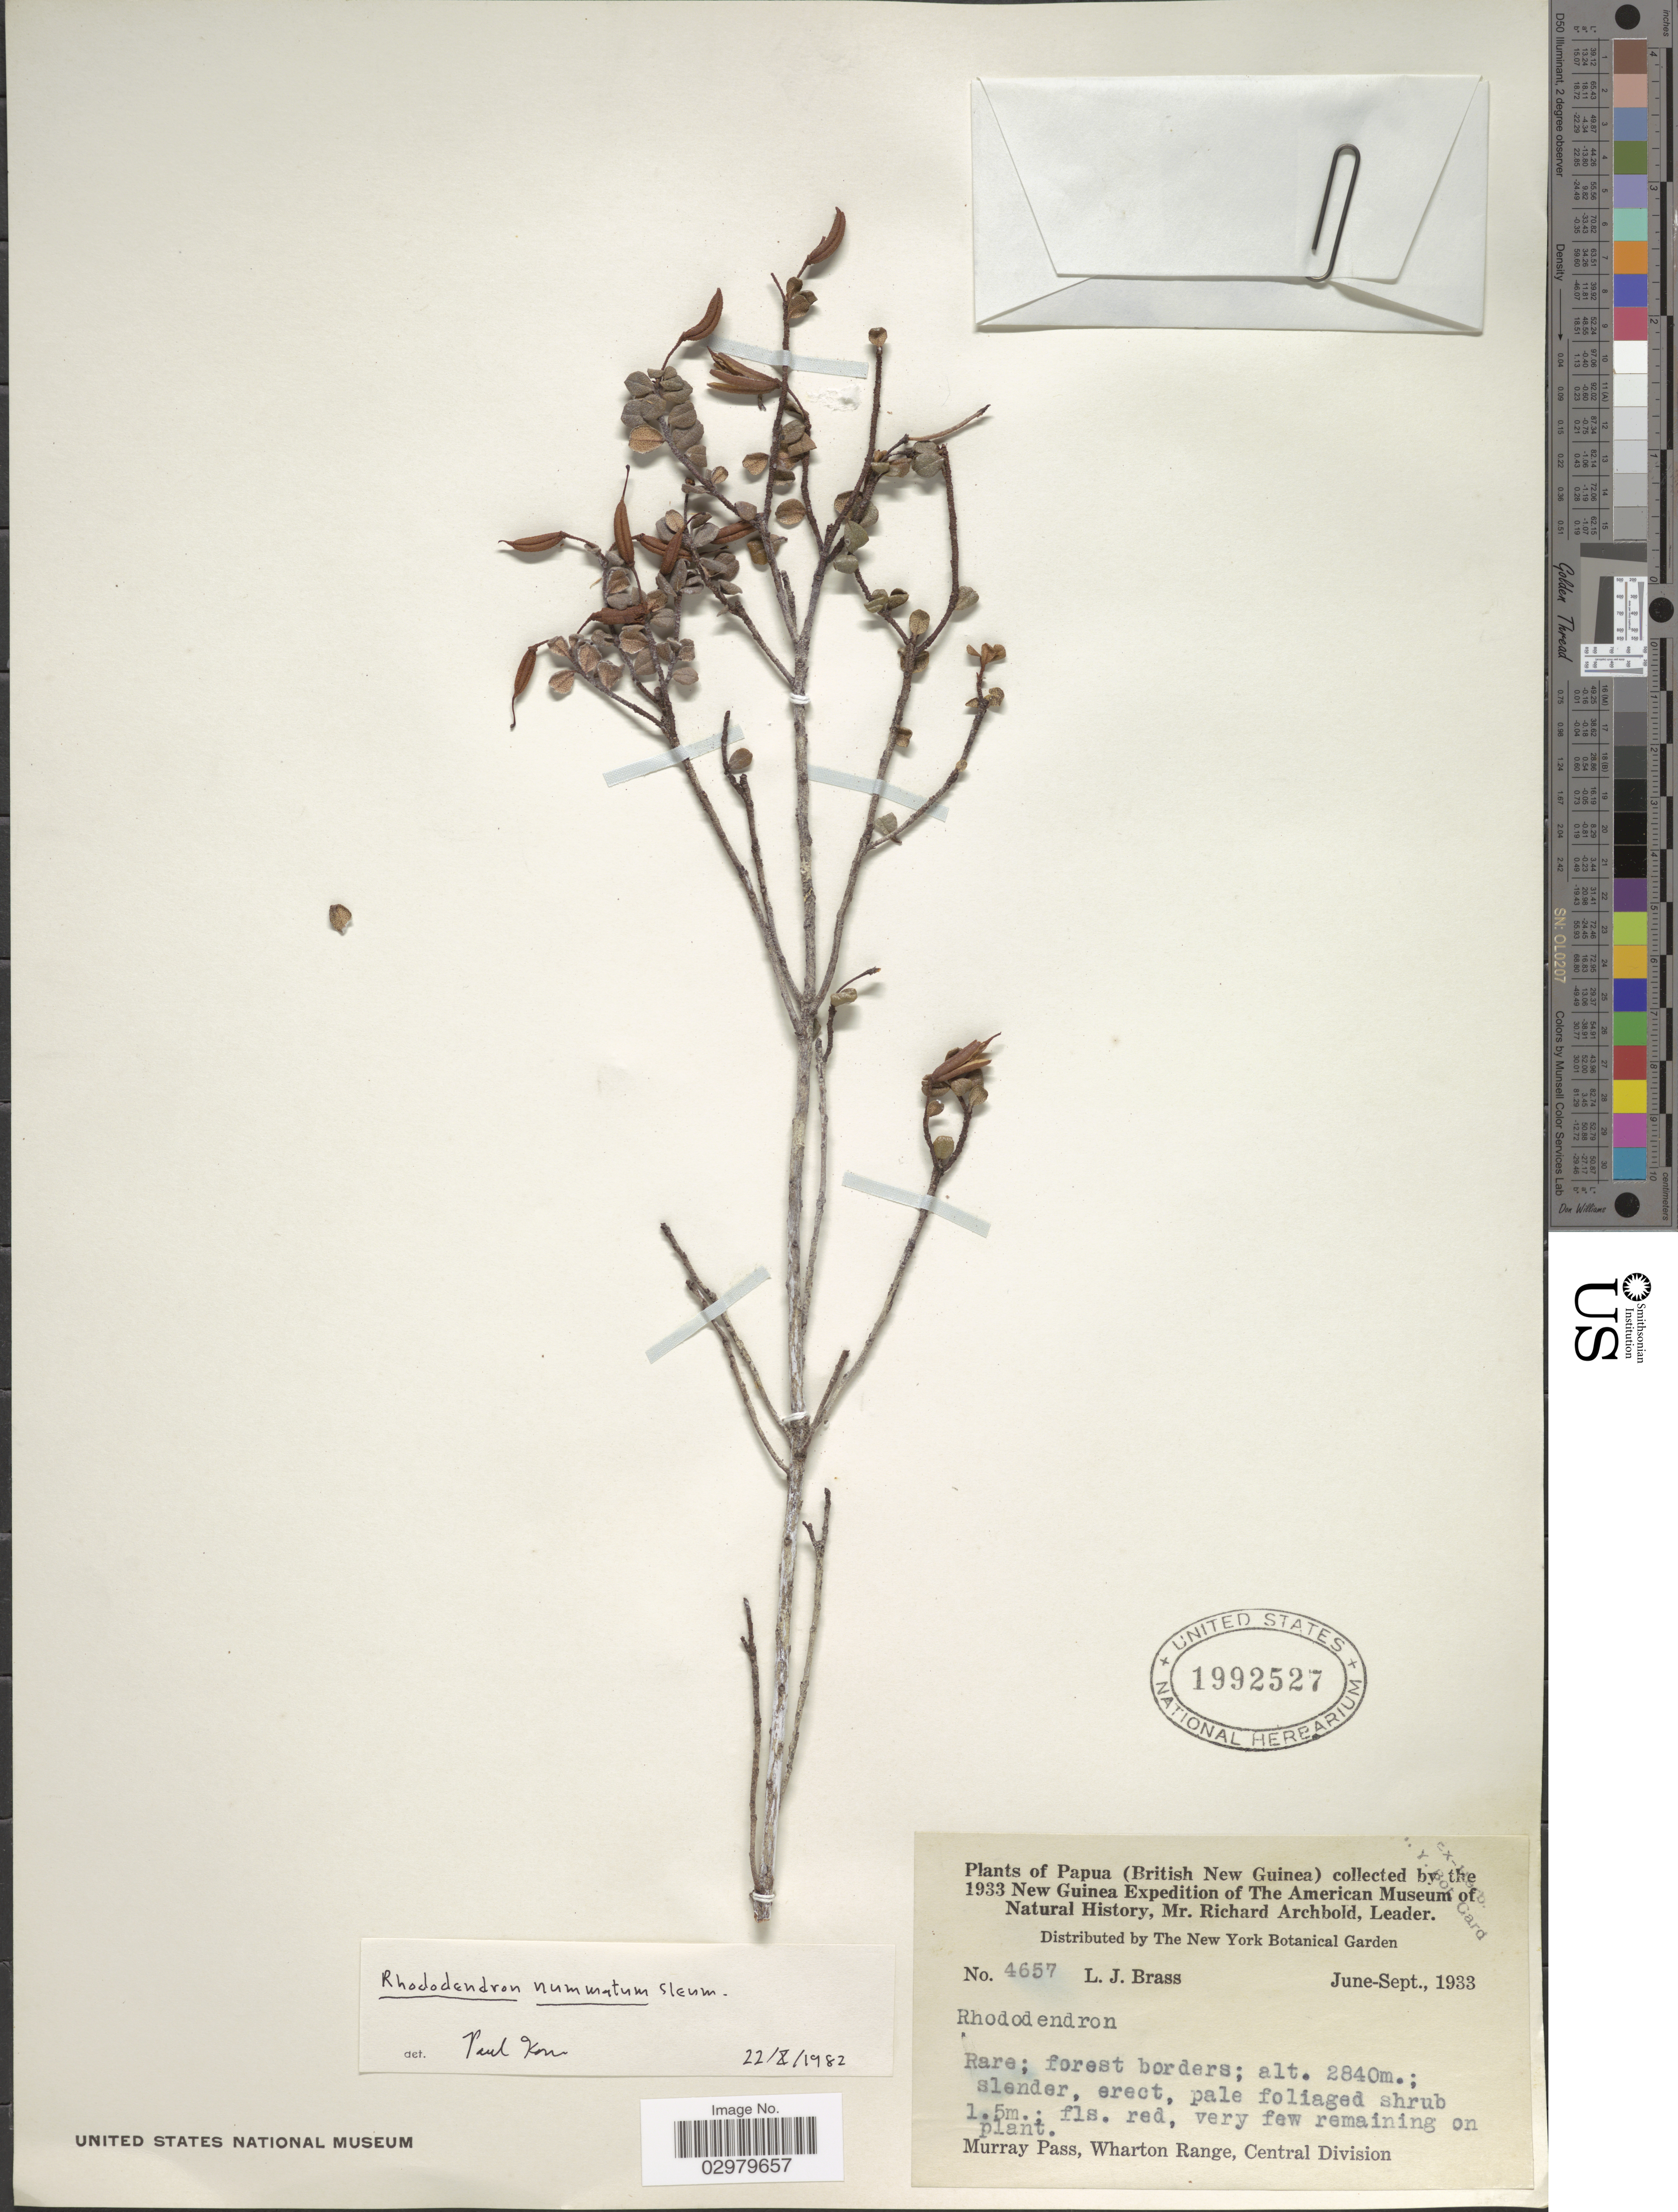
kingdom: Plantae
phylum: Tracheophyta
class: Magnoliopsida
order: Ericales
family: Ericaceae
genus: Rhododendron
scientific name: Rhododendron nummatum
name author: J.J. Sm.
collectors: L. J. Brass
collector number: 4657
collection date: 1933-06/1933-09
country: Papua New Guinea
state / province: Central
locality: Papua (British New Guinea). Murray Pass, Wharton Range, Central Division.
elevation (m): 2840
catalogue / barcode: US 1992527